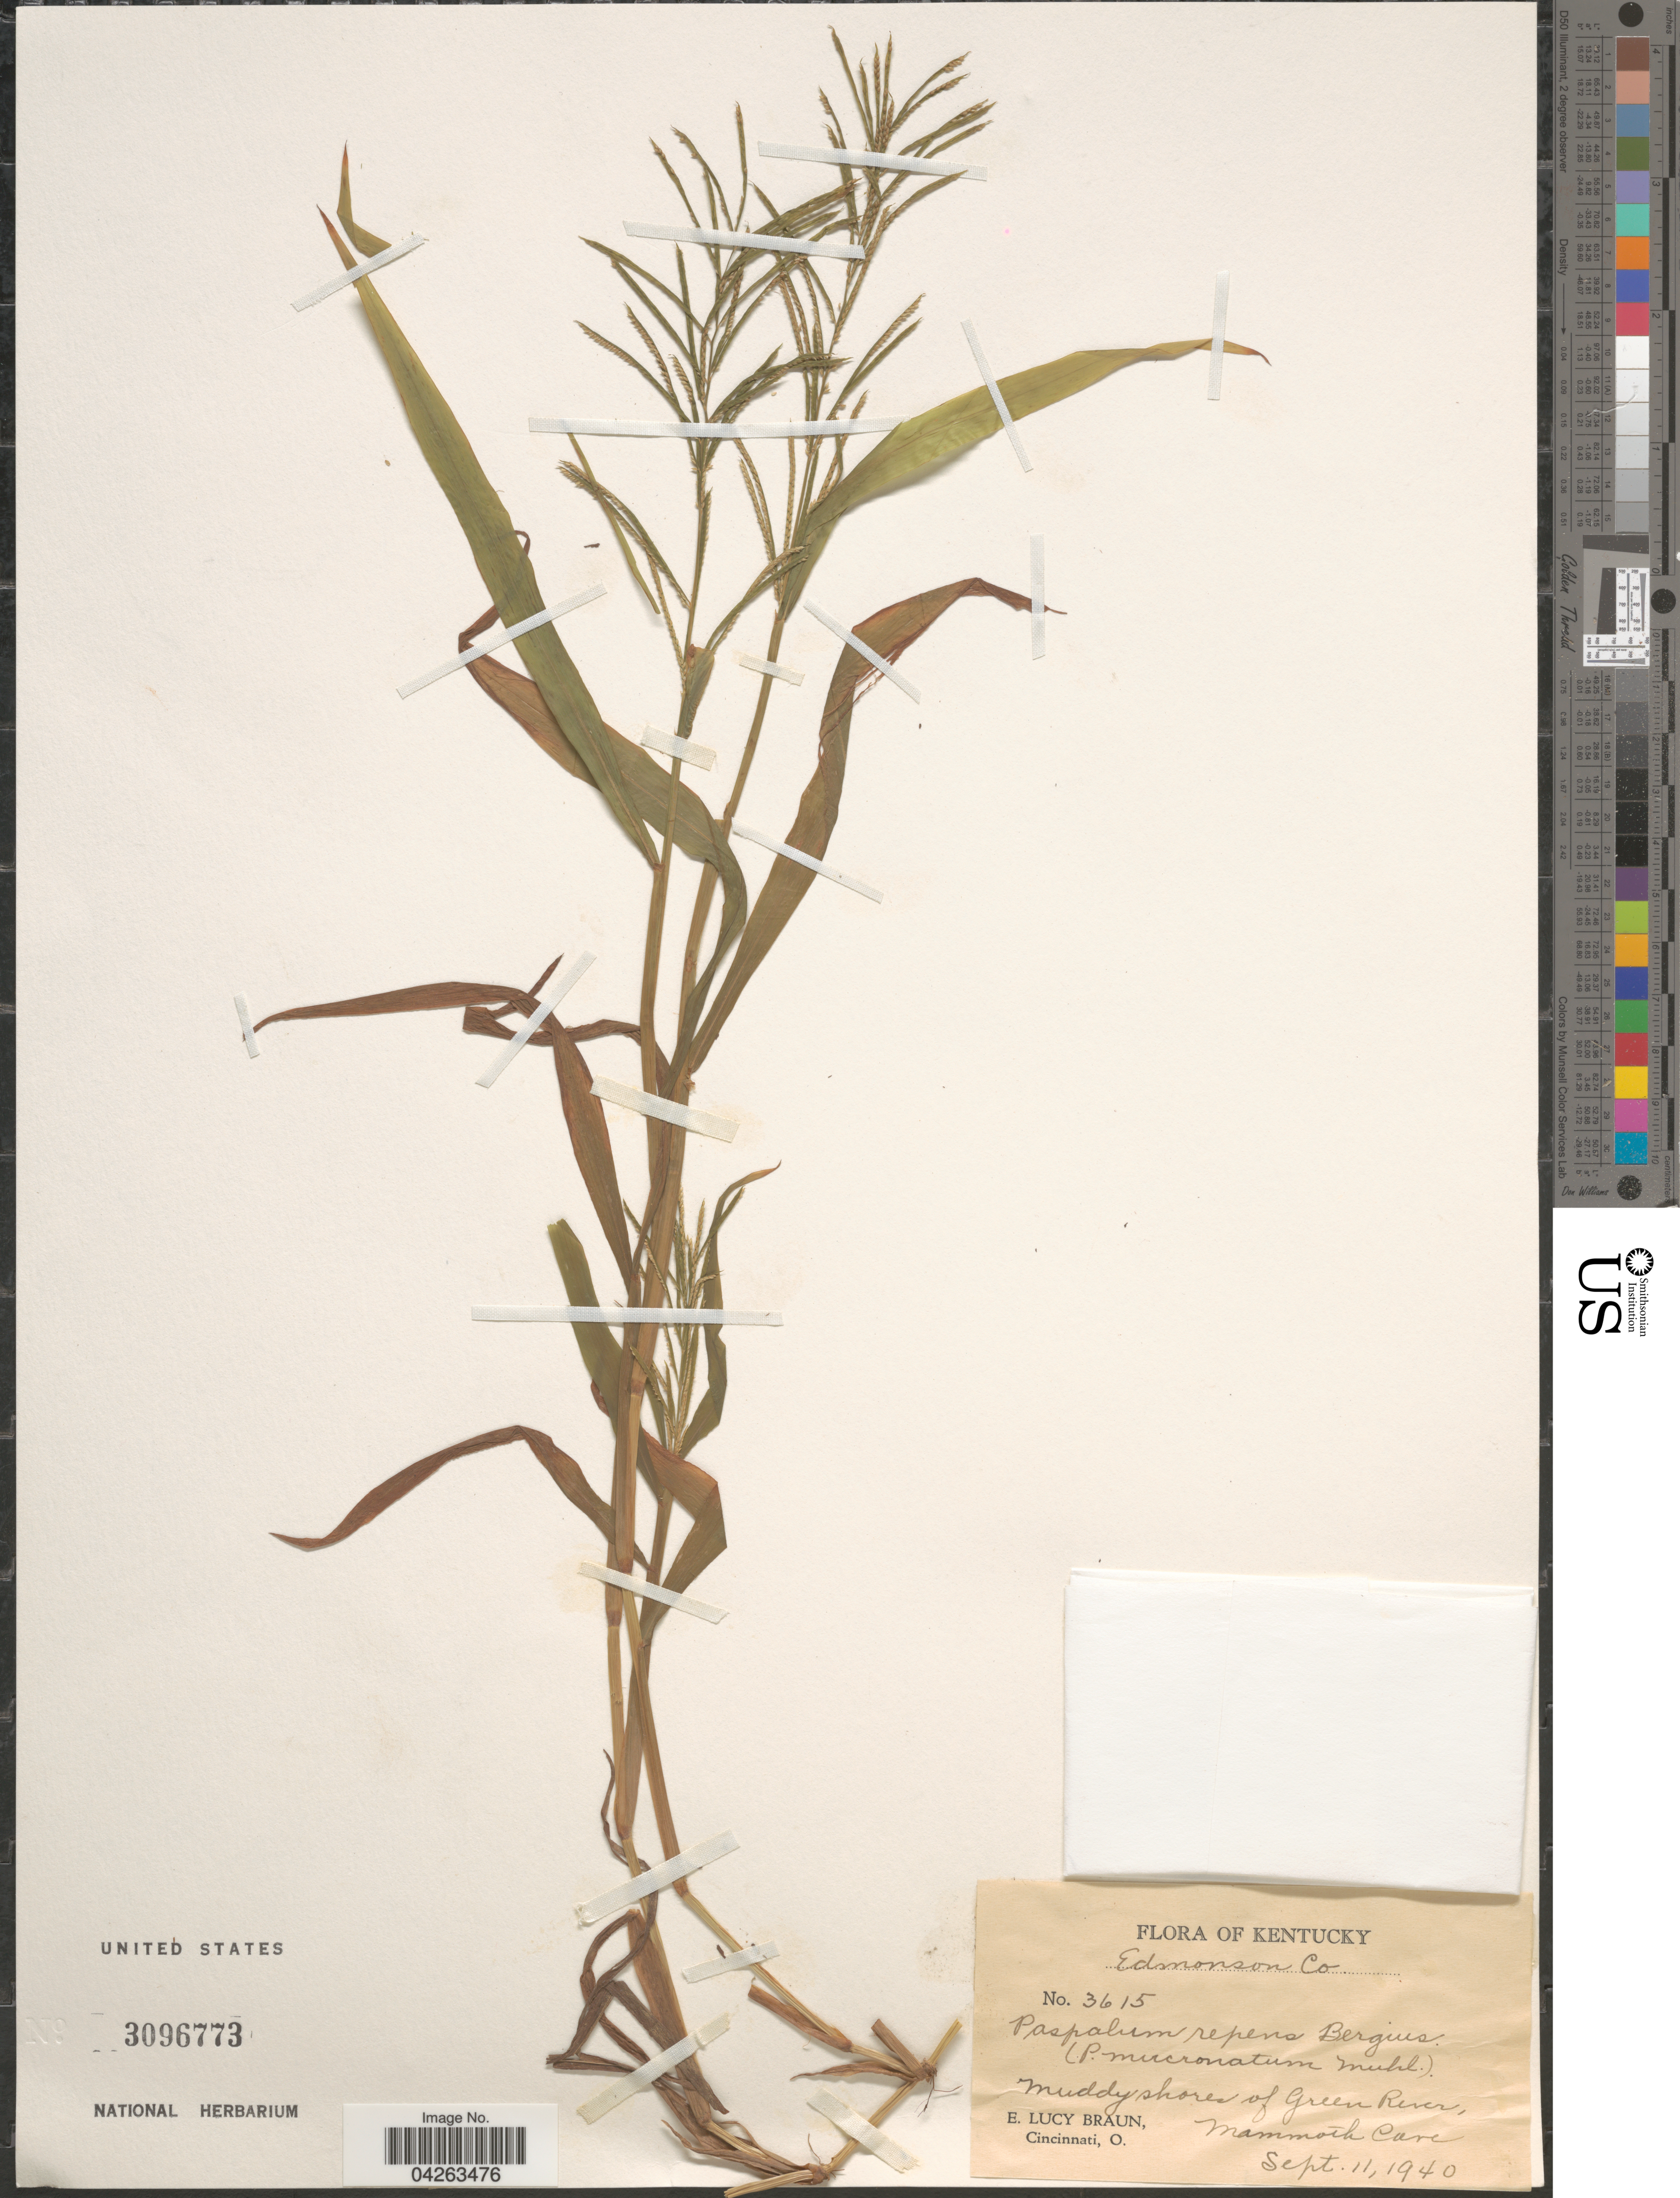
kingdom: Plantae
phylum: Tracheophyta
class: Liliopsida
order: Poales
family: Poaceae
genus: Paspalum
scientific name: Paspalum repens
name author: P.J. Bergius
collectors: E. L. Braun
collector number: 3615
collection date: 1940-09-11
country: United States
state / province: Kentucky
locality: Edmonson Co. Muddy shores of Green River, Mammoth Cave.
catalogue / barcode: US 3096773